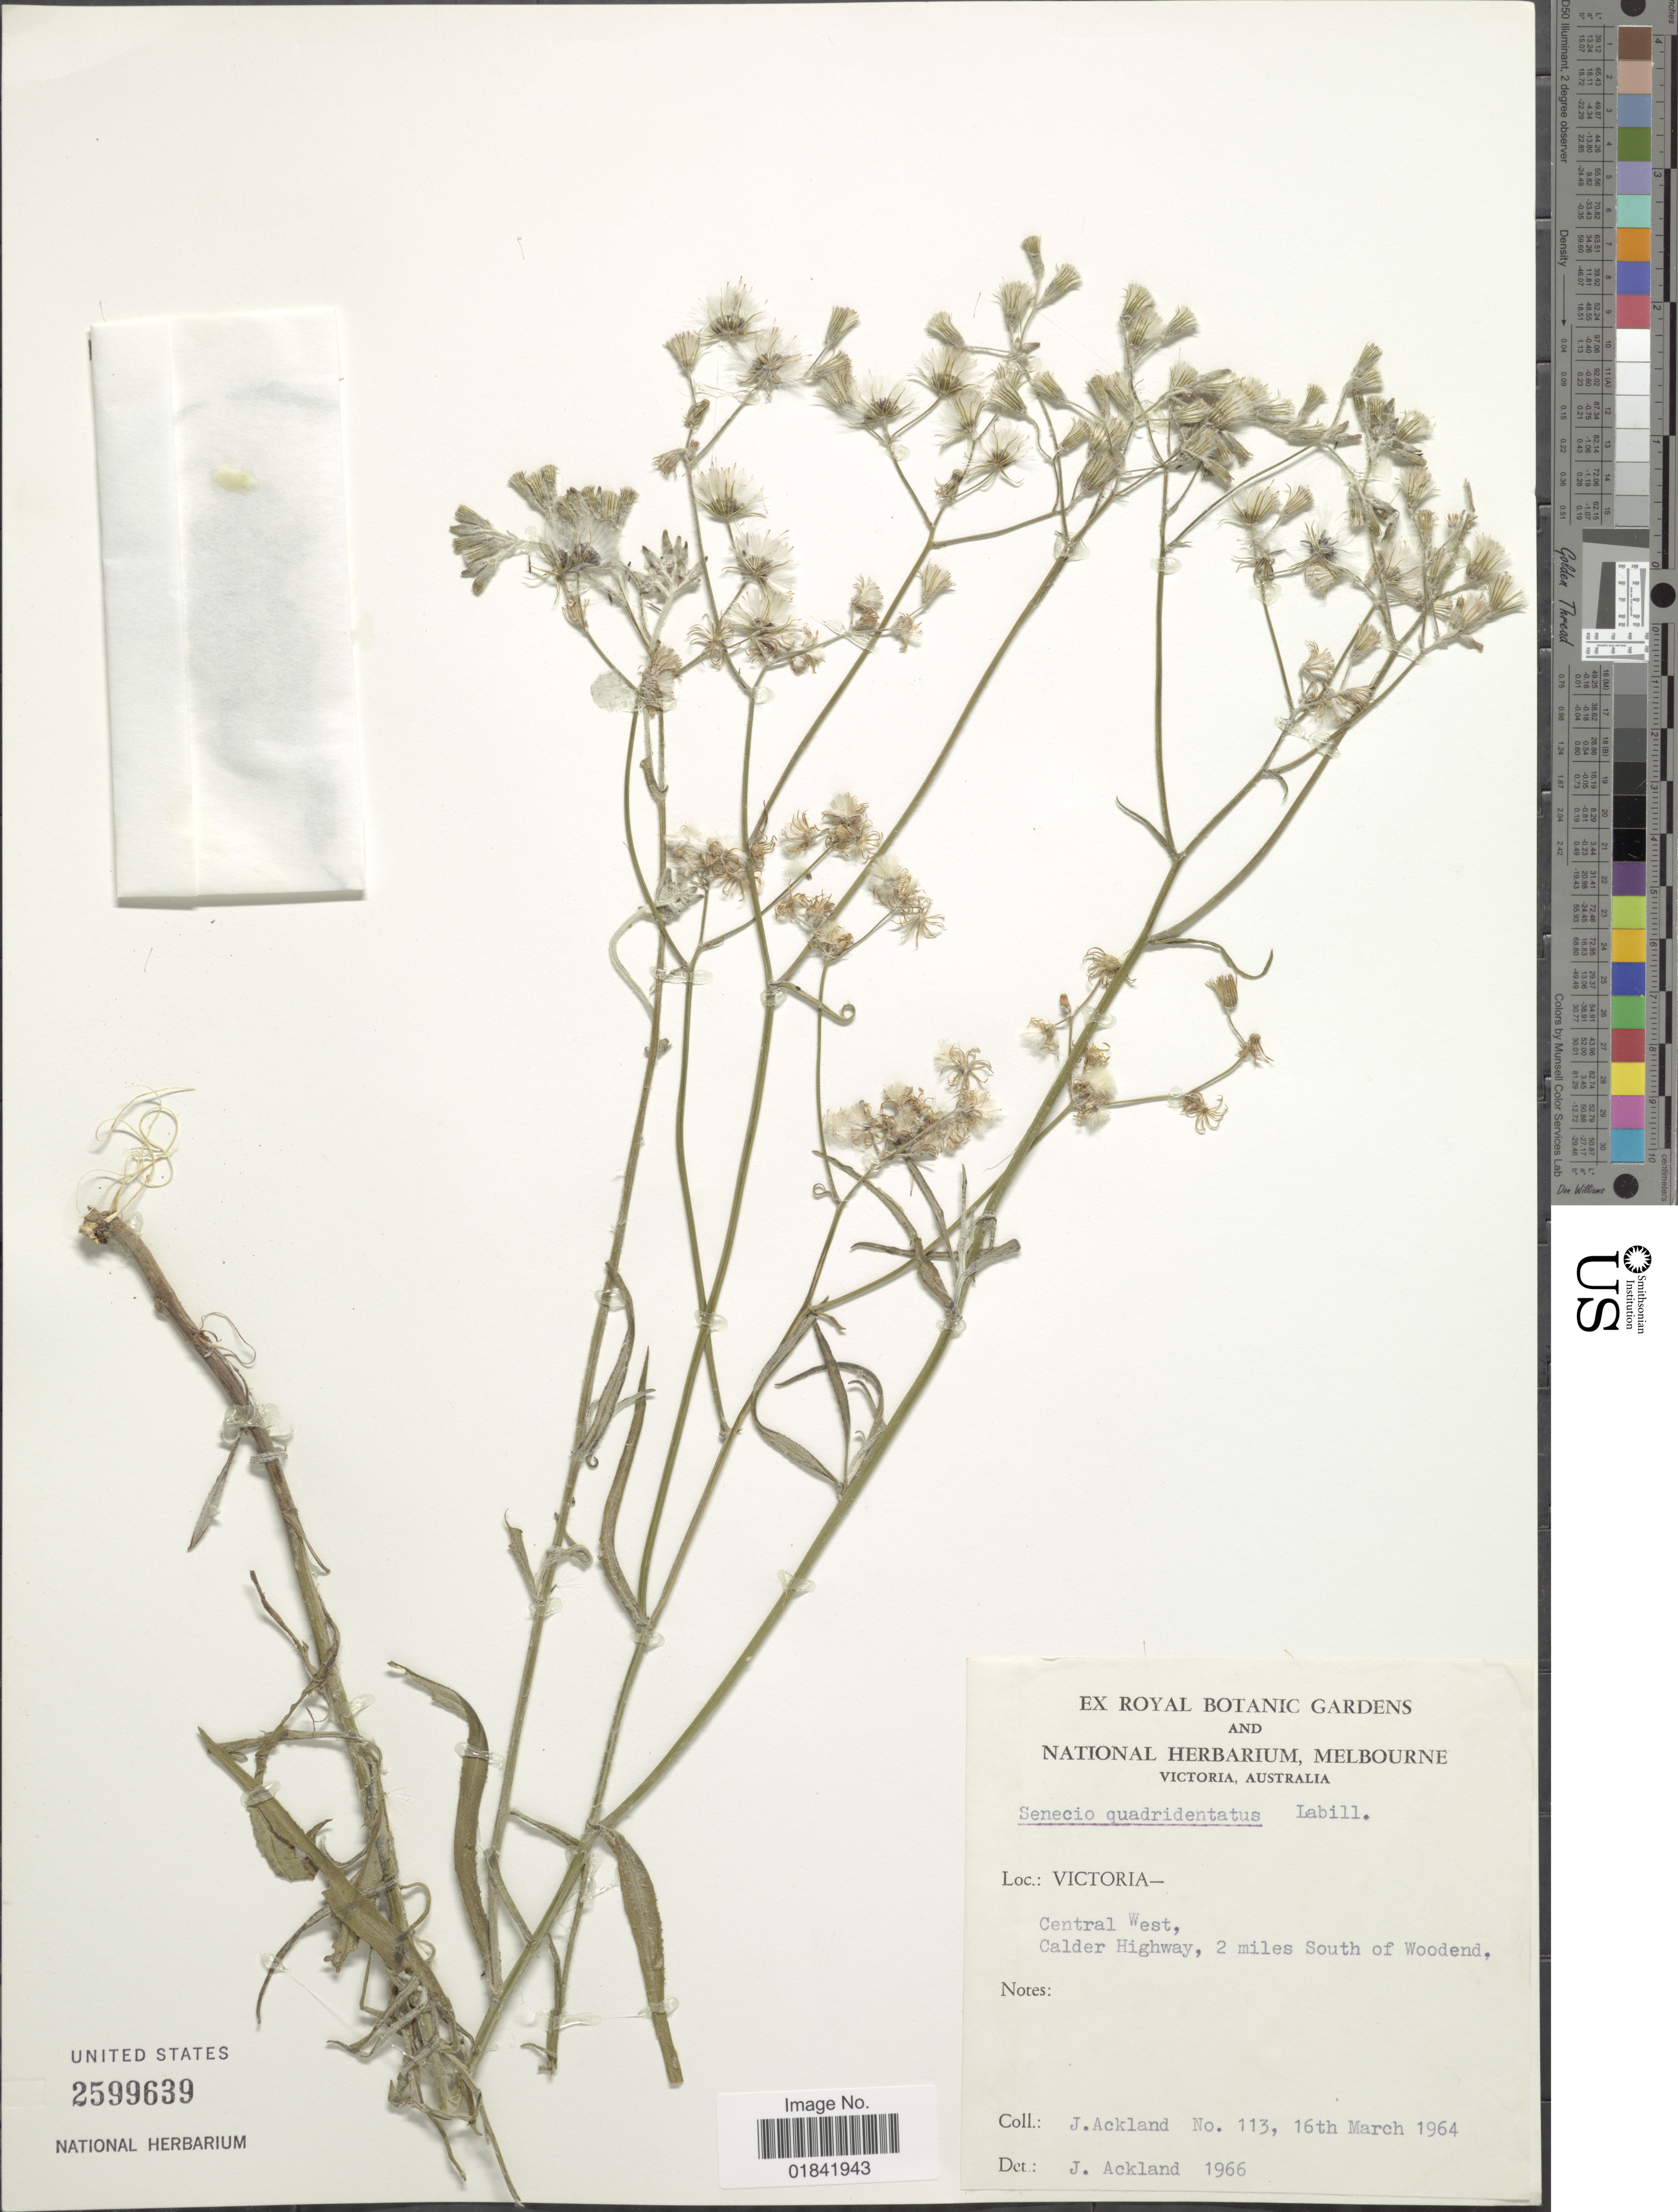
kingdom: Plantae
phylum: Tracheophyta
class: Magnoliopsida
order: Asterales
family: Asteraceae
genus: Senecio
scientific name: Senecio quadridentatus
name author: Labill.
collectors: J. J. Ackland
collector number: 113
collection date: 1964-03-16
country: Australia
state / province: Victoria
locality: Victoria, Central West, Calder Highway, 2 miles South of Woodend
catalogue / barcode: US 2599639